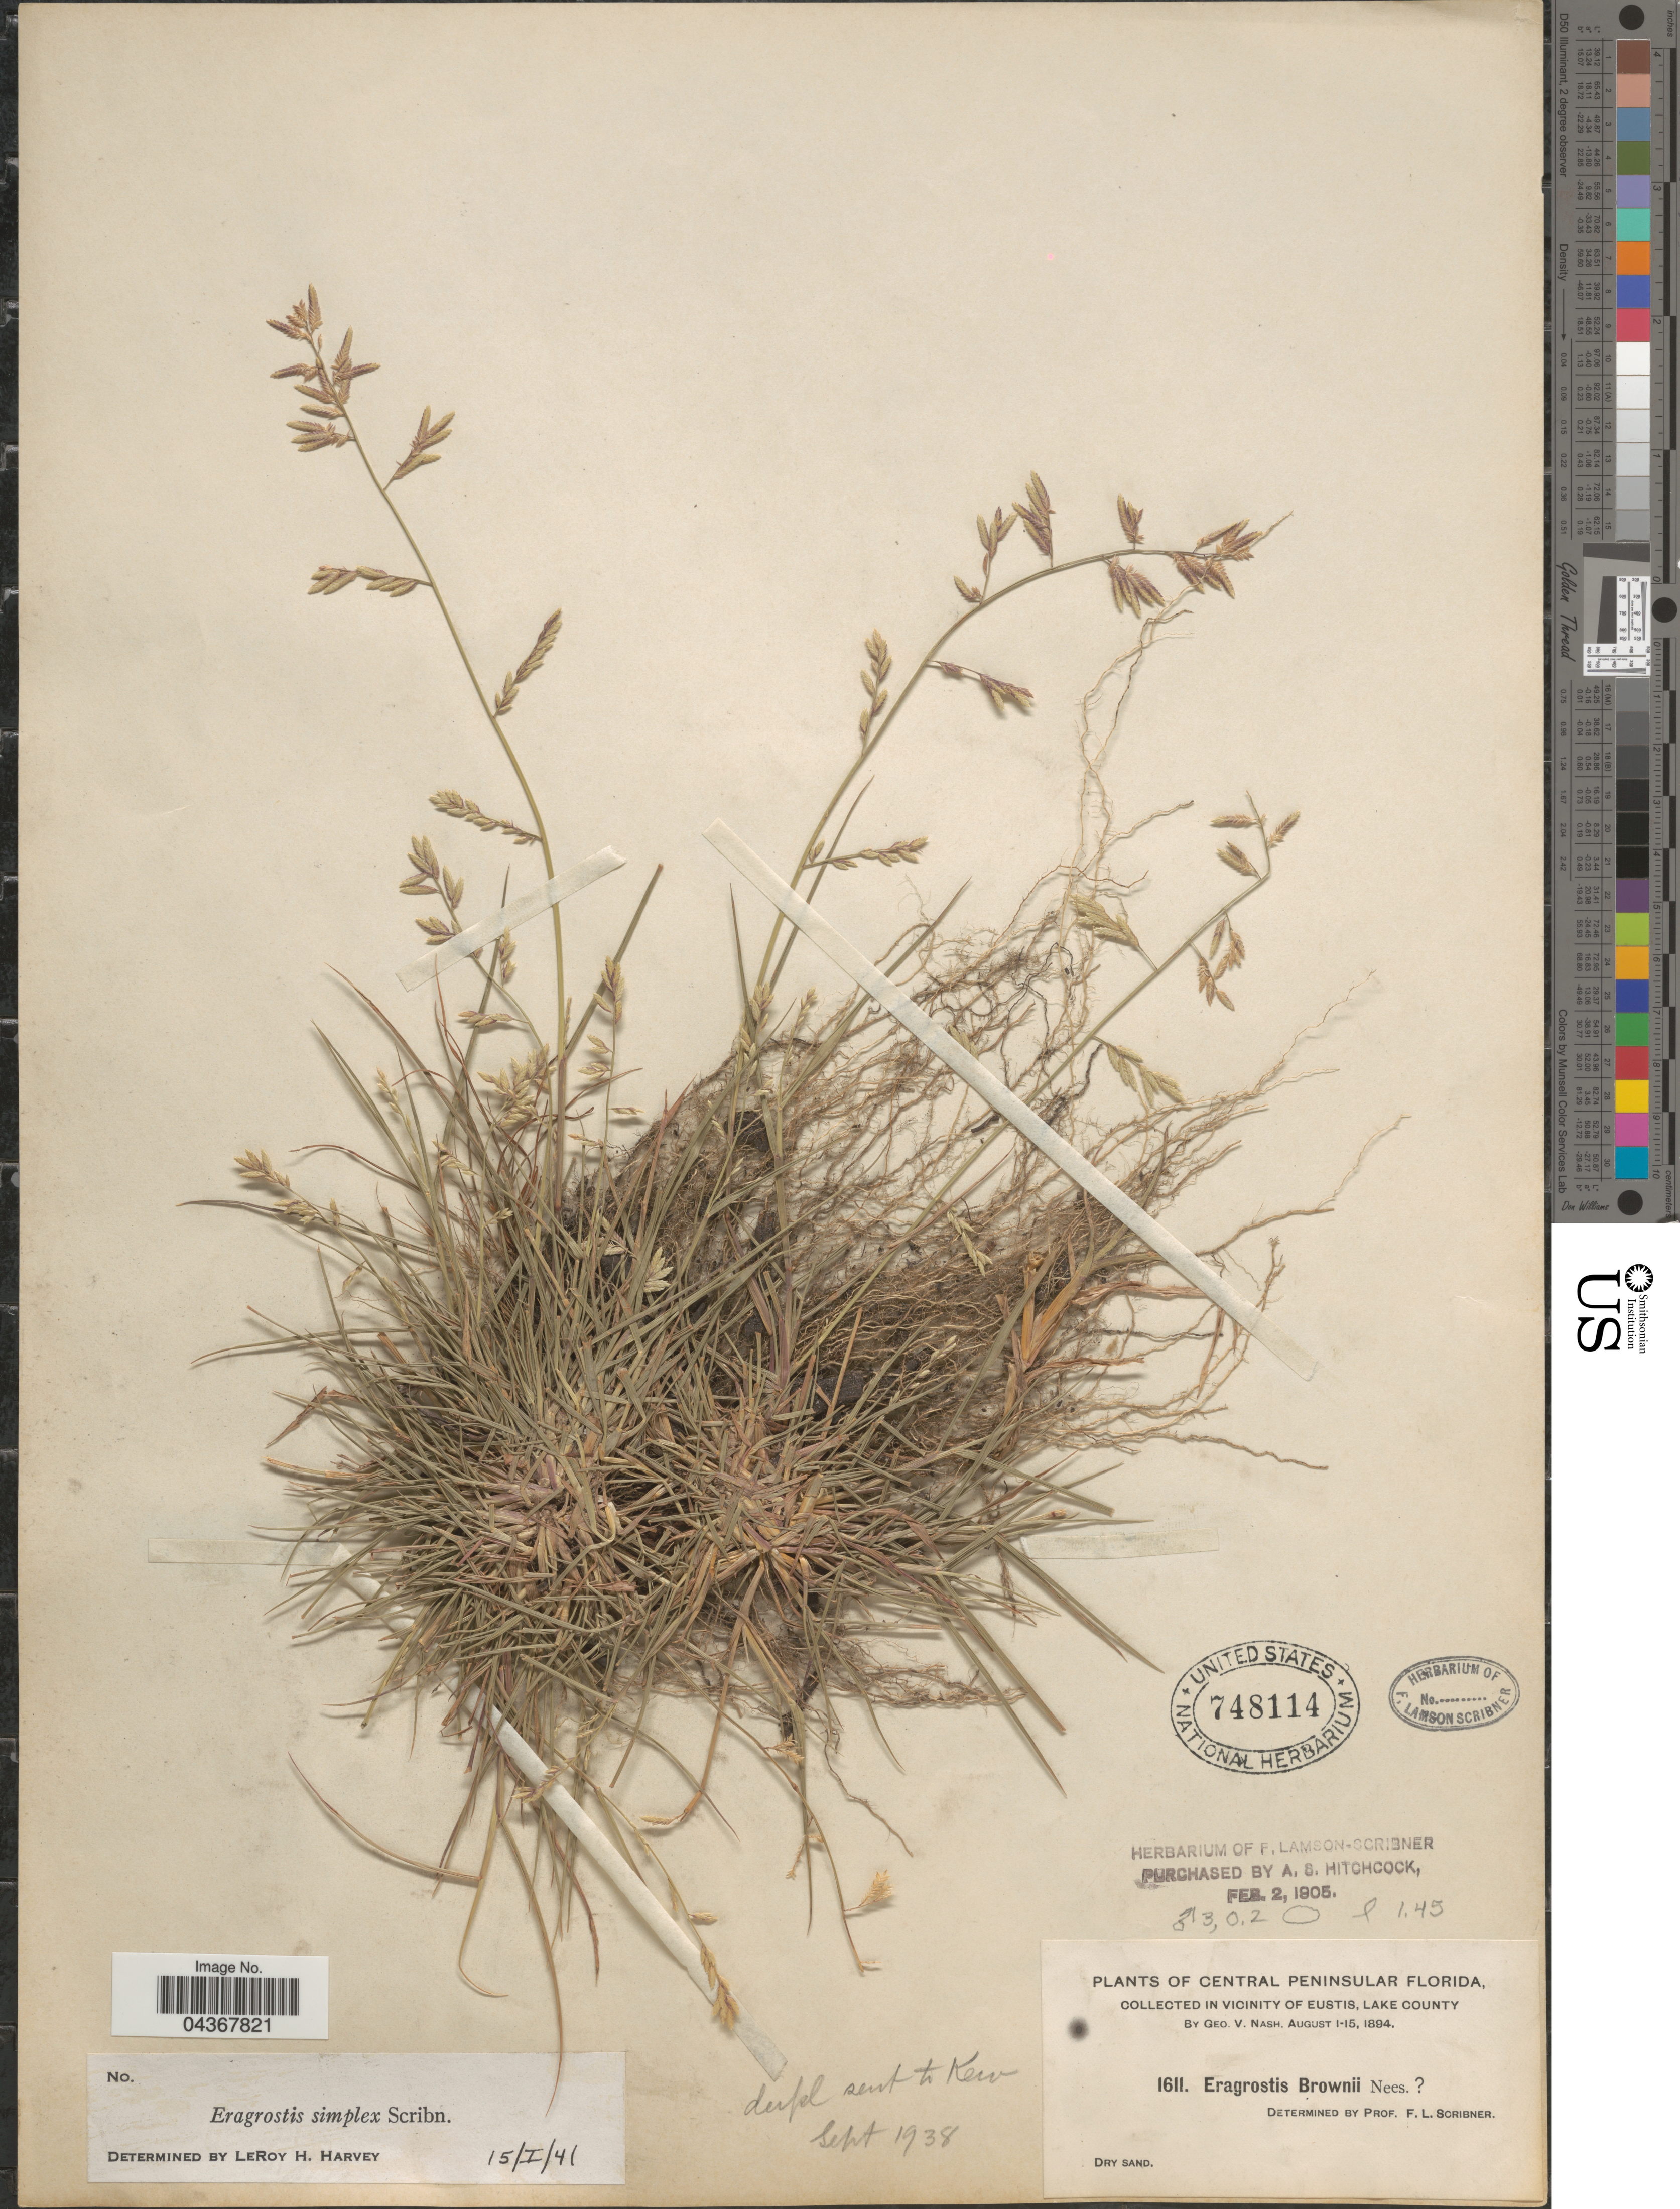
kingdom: Plantae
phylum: Tracheophyta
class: Liliopsida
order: Poales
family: Poaceae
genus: Eragrostis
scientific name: Eragrostis cumingii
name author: Steud.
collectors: G. V. Nash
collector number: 1611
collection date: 1894-08-01/1894-08-15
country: United States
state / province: Florida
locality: Central Peninsular Florida. In vicinity of Eustis, Lake County.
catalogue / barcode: US 748114